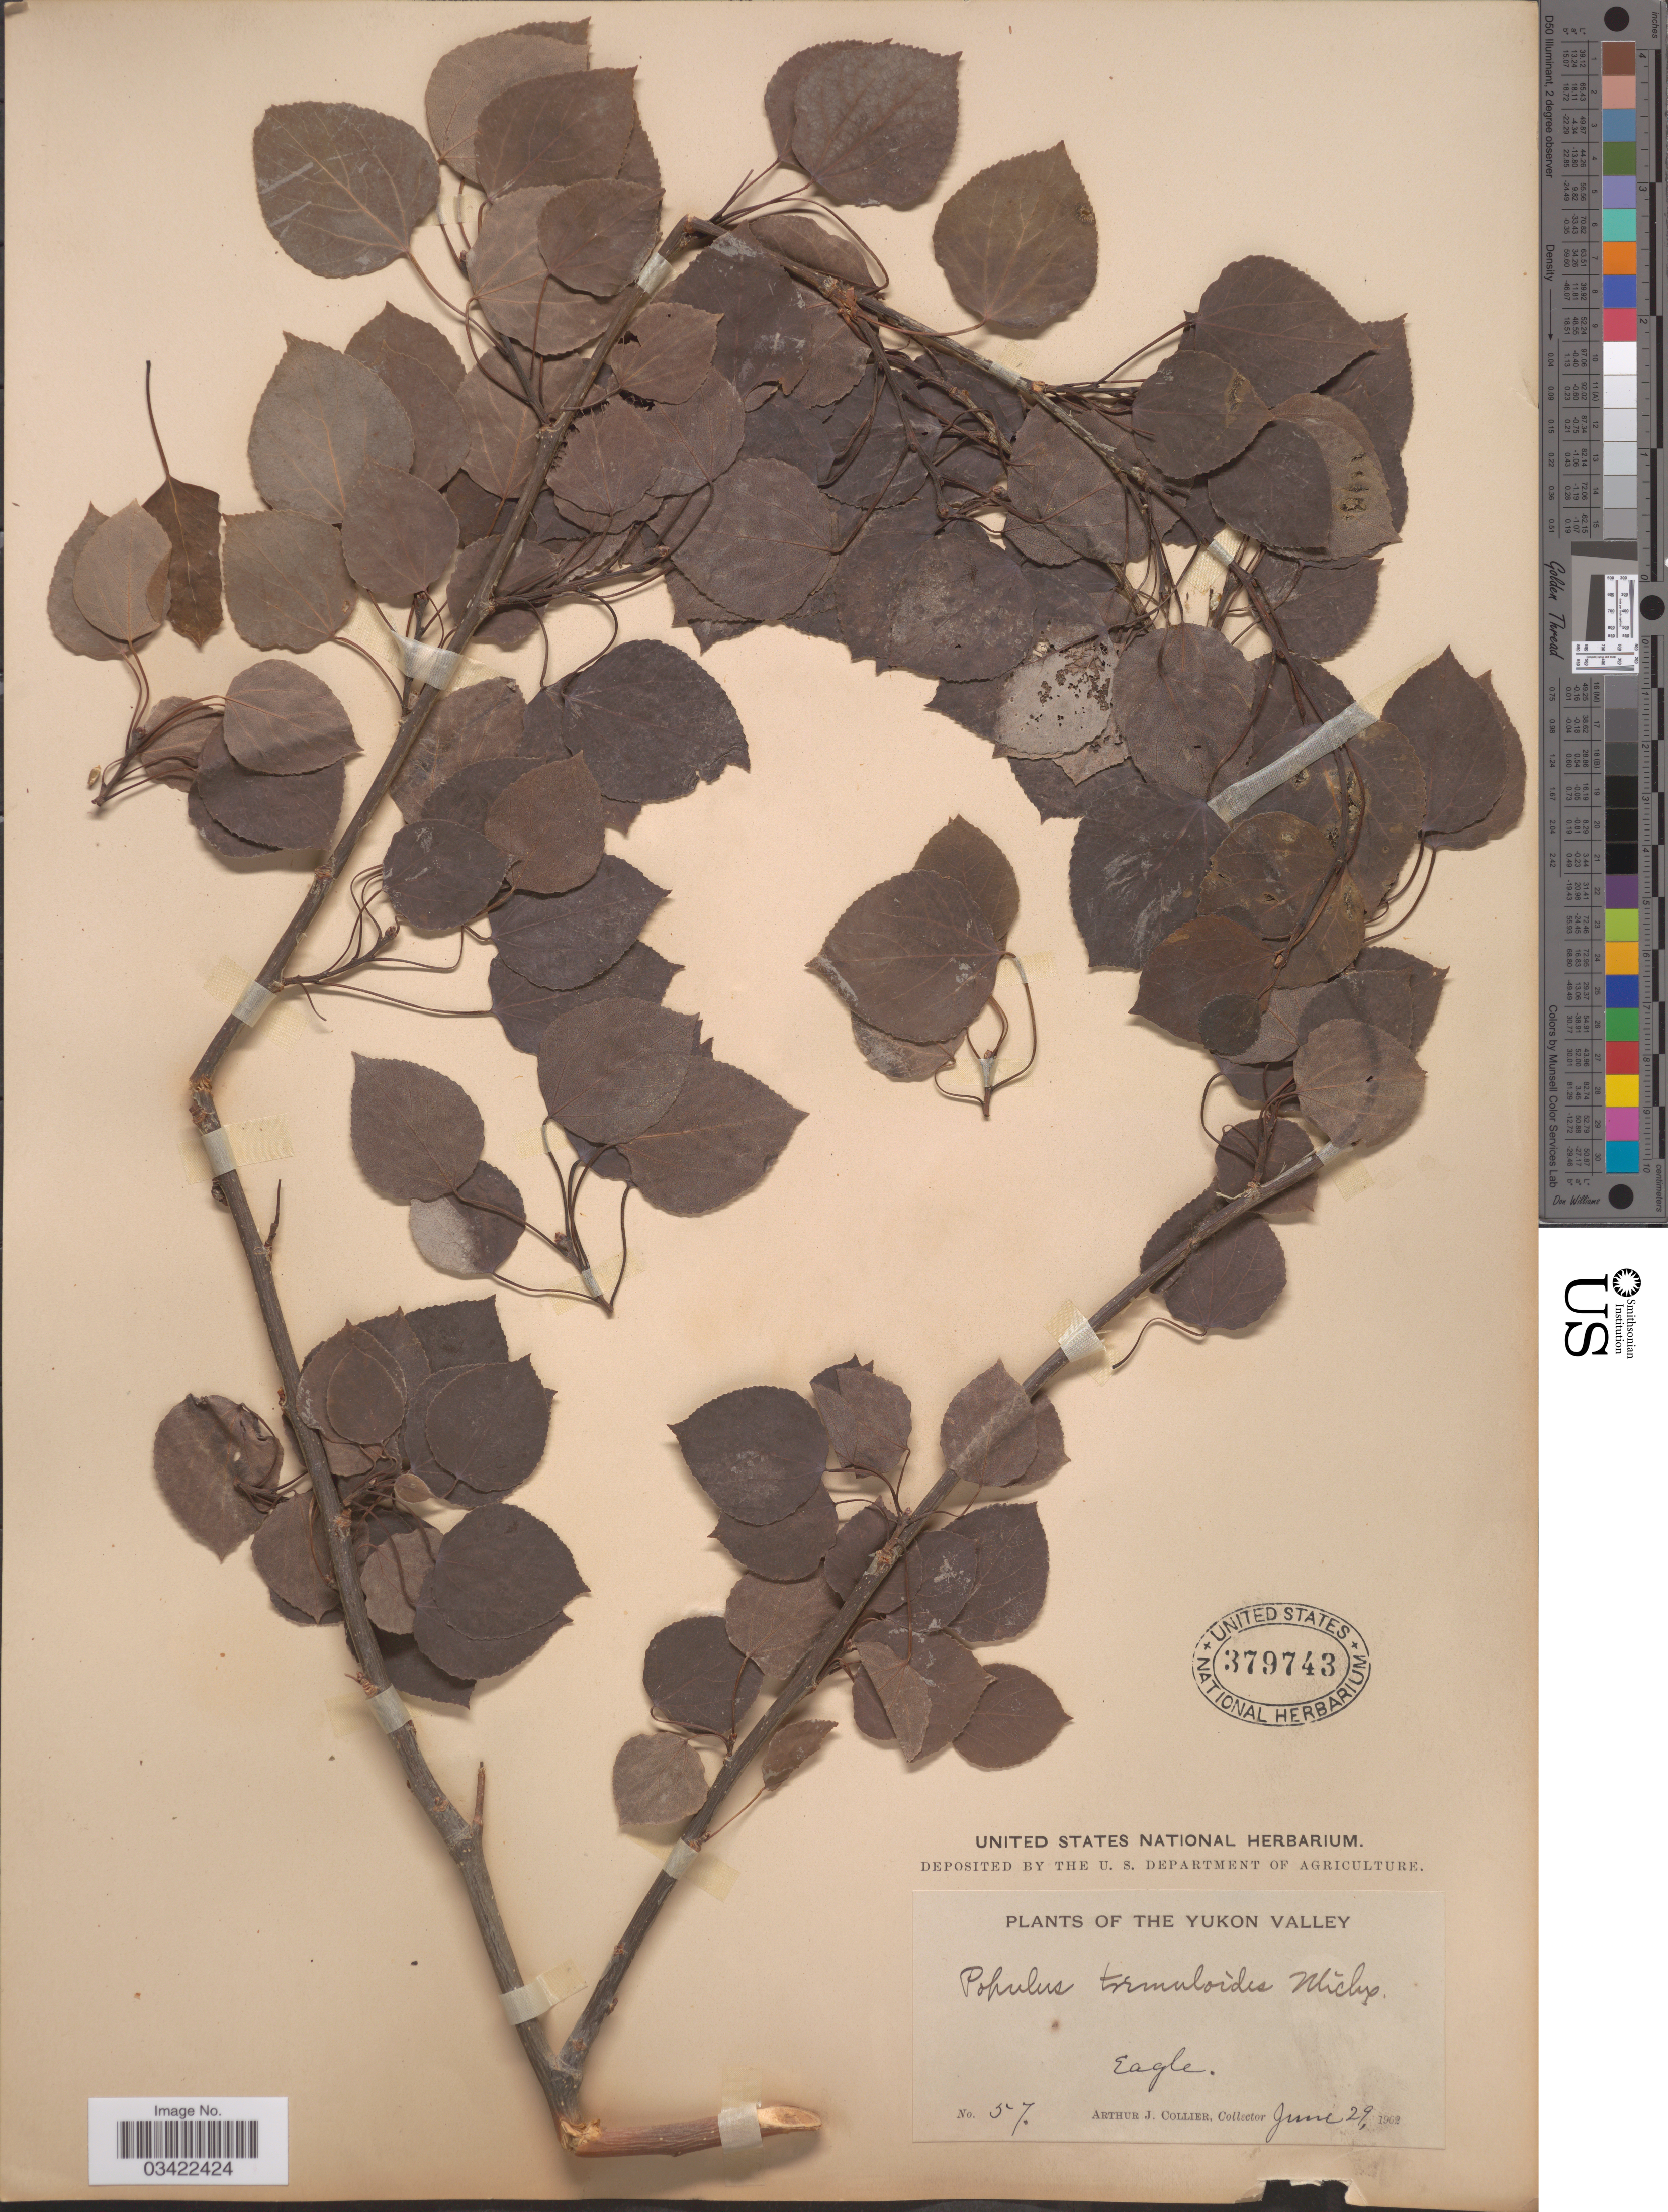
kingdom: Plantae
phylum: Tracheophyta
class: Magnoliopsida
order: Malpighiales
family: Salicaceae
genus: Populus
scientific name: Populus tremuloides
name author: Michx.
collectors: A. Collier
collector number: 57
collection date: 1902-06-29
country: Canada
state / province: Yukon Territory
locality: The Yukon Valley. Eagle.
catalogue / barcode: US 379743